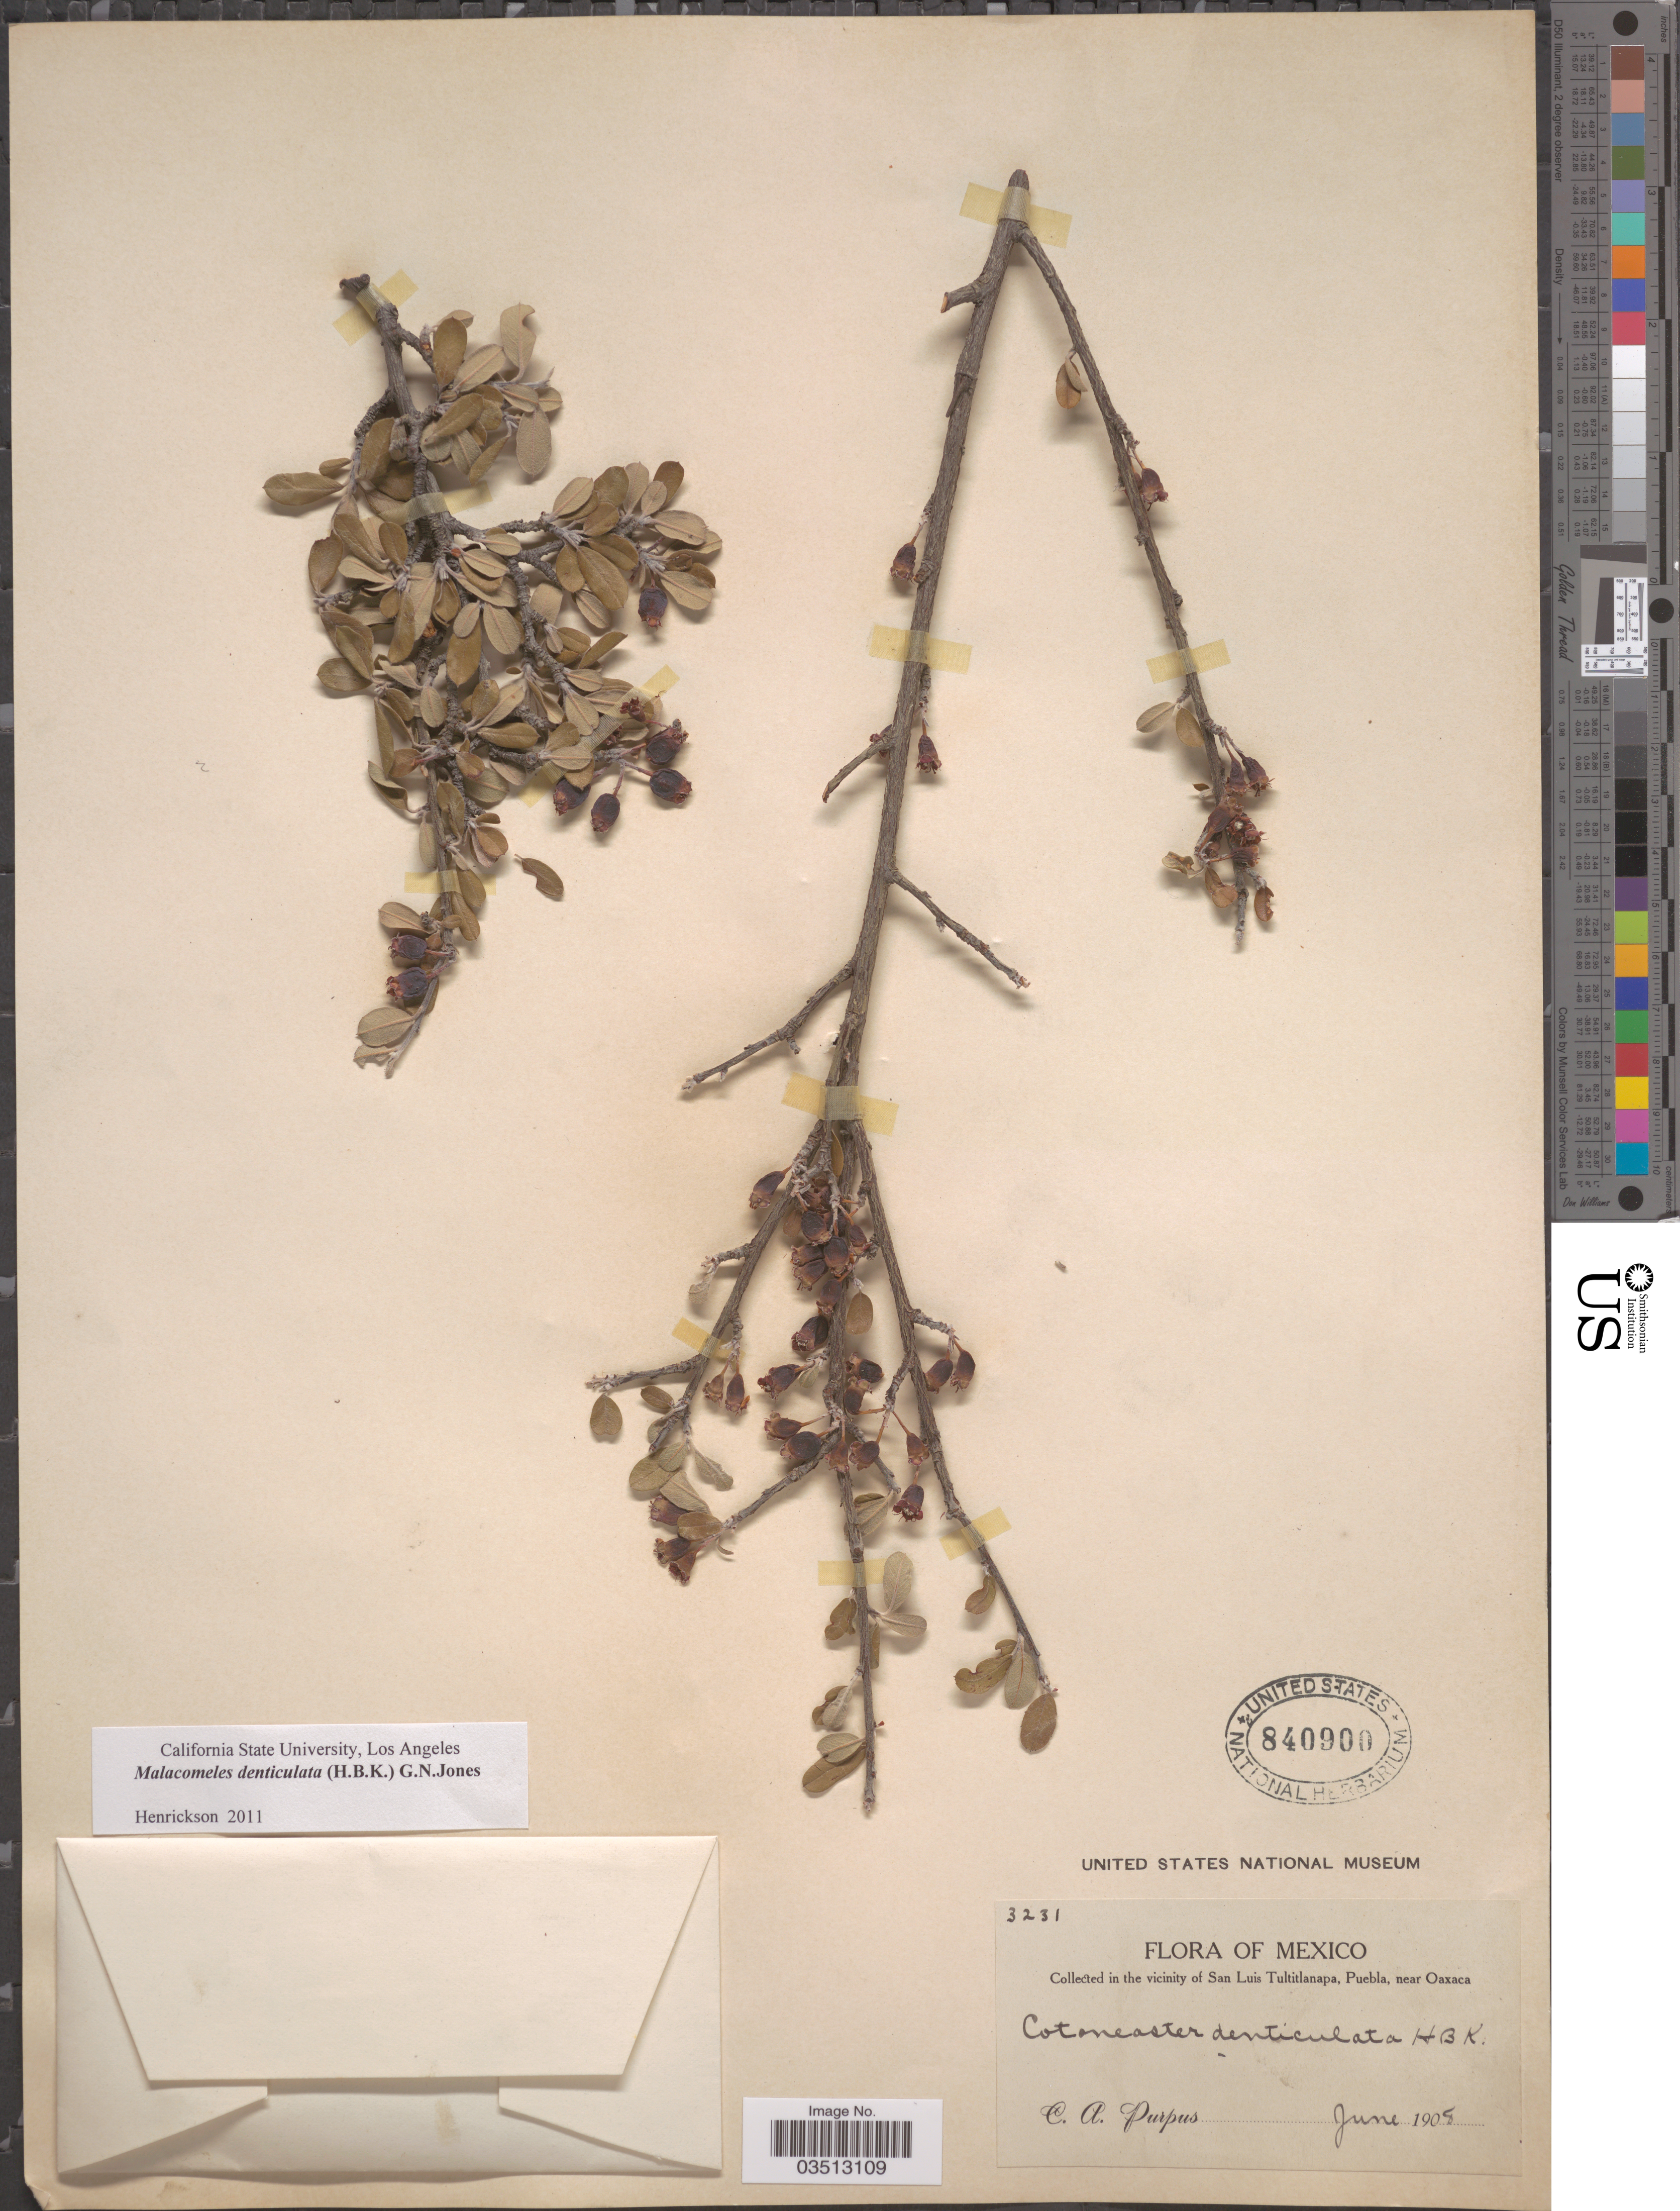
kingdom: Plantae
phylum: Tracheophyta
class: Magnoliopsida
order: Rosales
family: Rosaceae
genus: Malacomeles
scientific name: Malacomeles denticulata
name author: (Kunth) G.N. Jones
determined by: Henrickson, James, (CSLA), California State University at Los Angeles (UNITED STATES)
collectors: C. A. Purpus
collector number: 3231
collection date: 1908-06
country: Mexico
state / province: Puebla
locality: Vicinity of San Luis Tultitlanapa, Puebla, near Oaxaca.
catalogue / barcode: US 840900